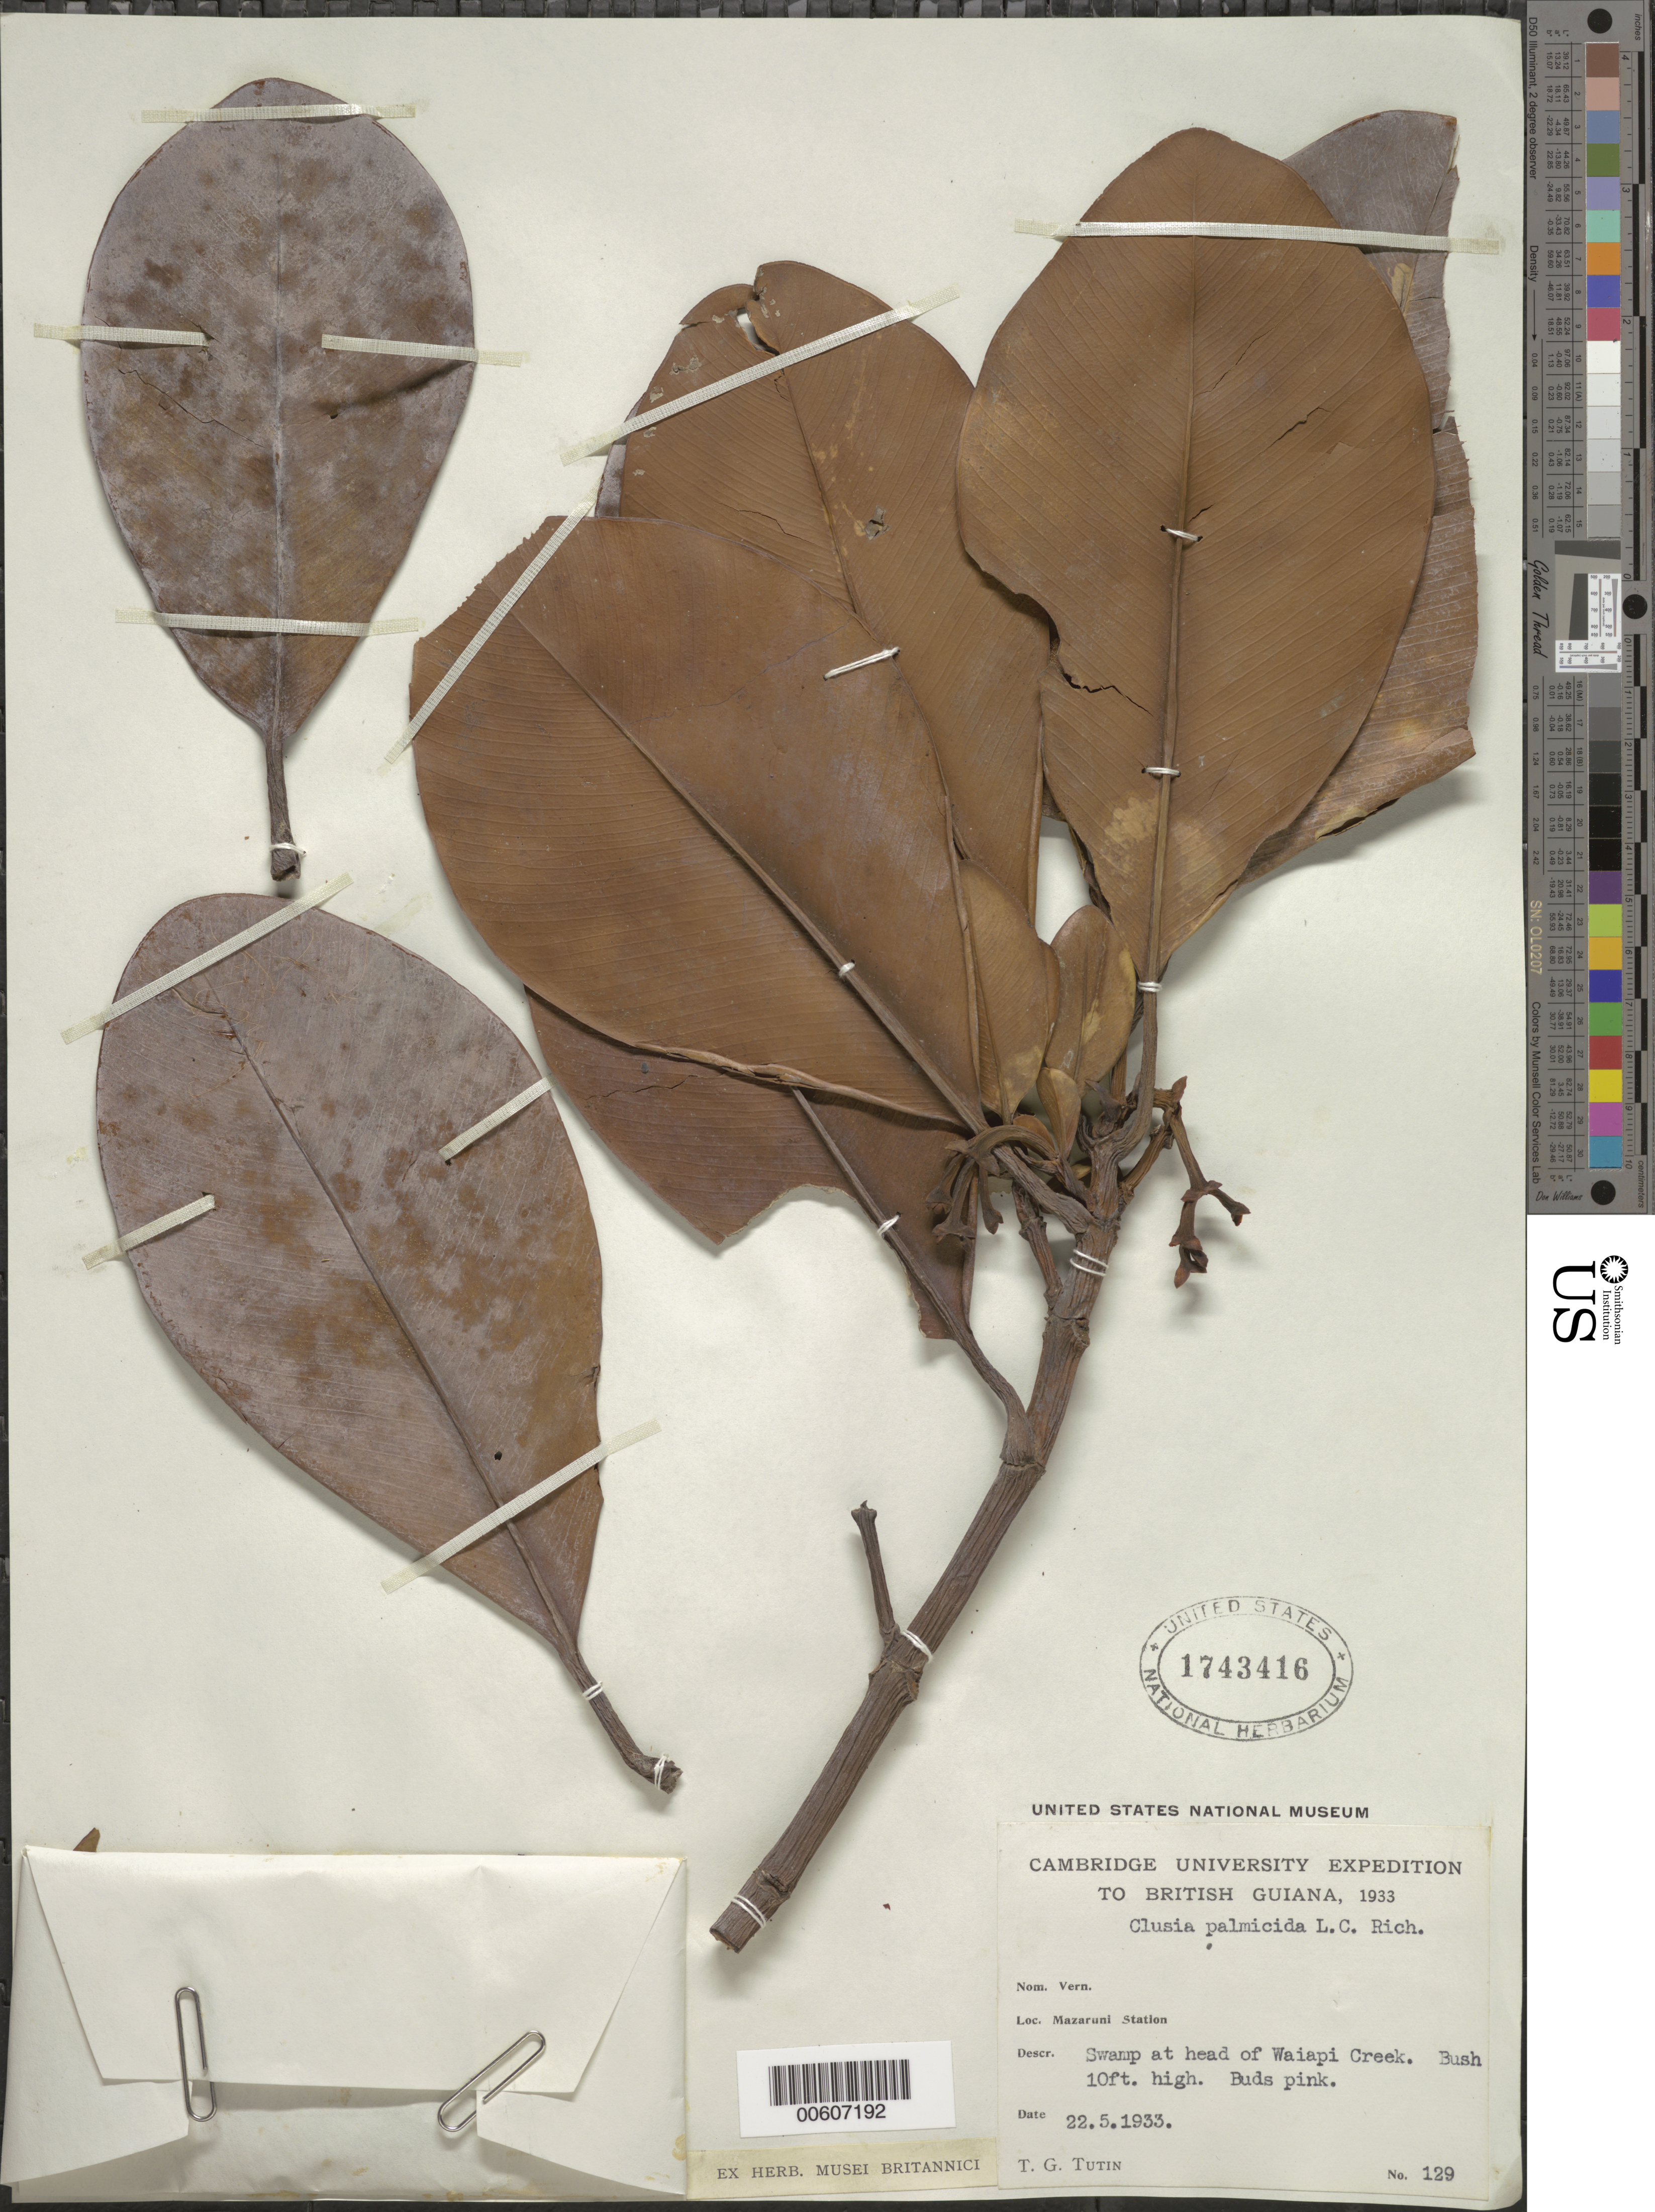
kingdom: Plantae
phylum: Tracheophyta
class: Magnoliopsida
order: Malpighiales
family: Clusiaceae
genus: Clusia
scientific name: Clusia palmicida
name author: Rich.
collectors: T. G. Tutin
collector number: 129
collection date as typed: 22-May-33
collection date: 1933-05-22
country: Guyana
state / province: Cuyuni-Mazaruni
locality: Mazaruni Station, head of Waiapi Creek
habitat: Swamp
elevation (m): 30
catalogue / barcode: US 1743416